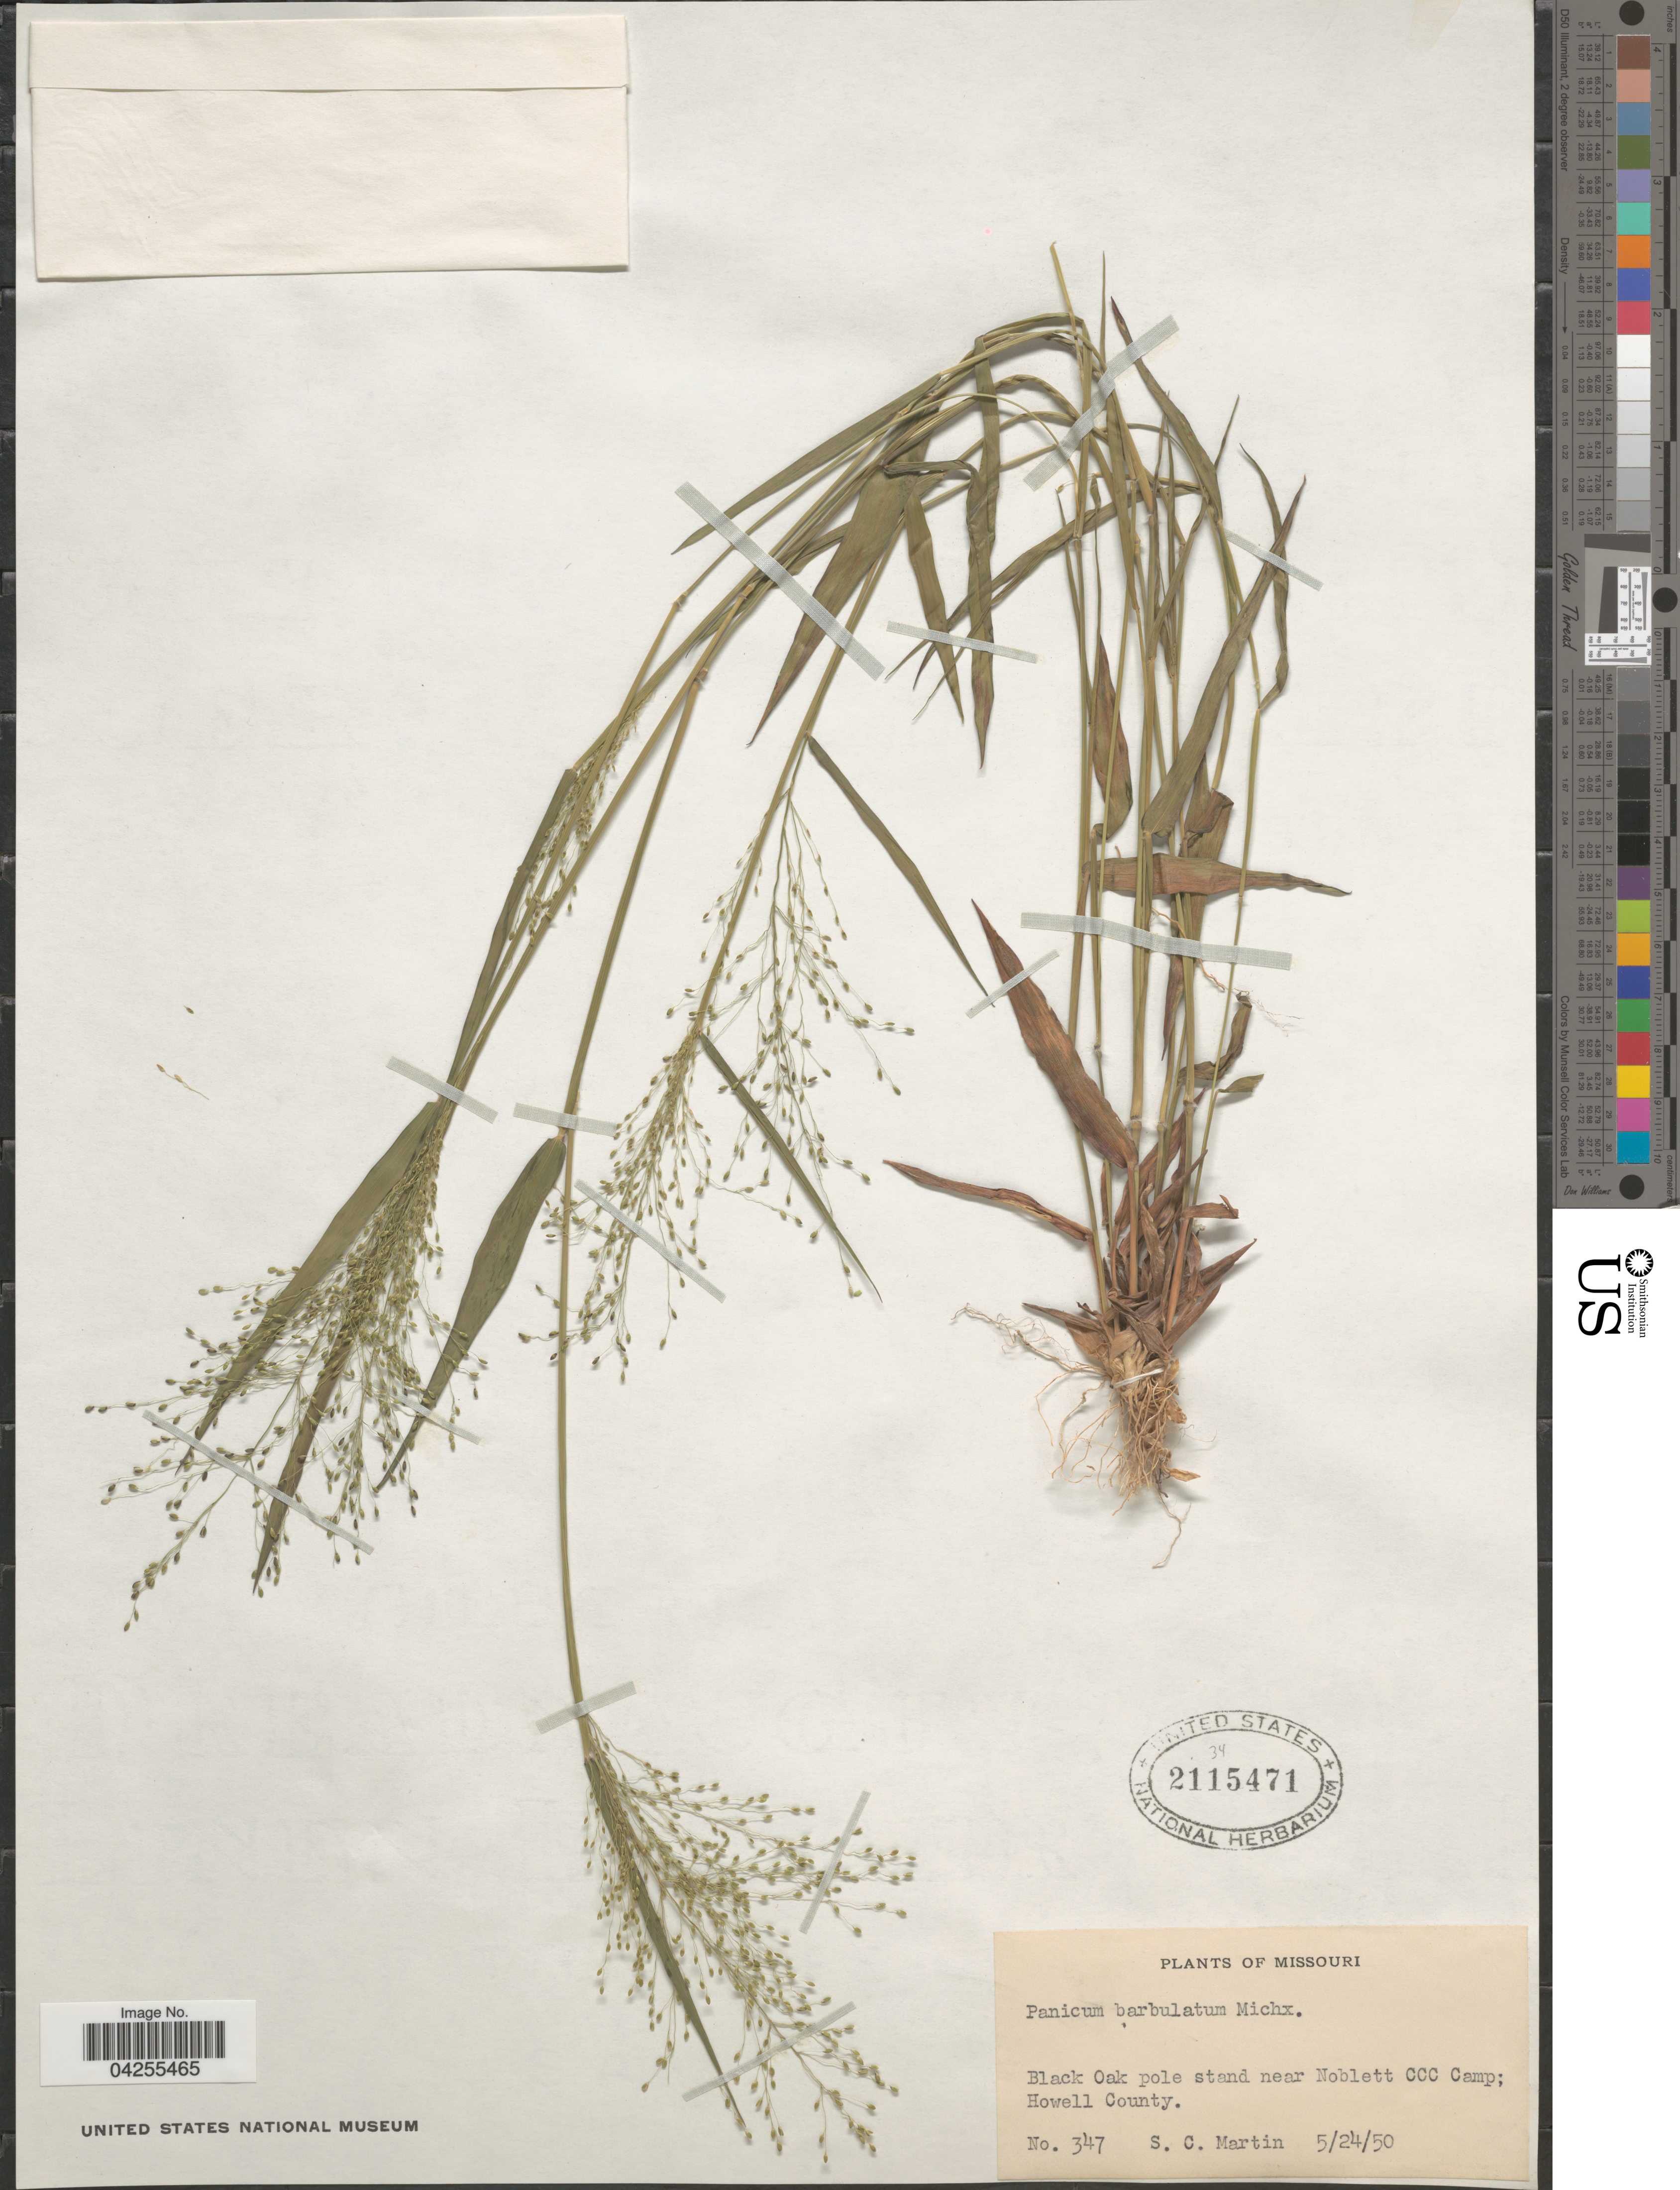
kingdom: Plantae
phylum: Tracheophyta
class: Liliopsida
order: Poales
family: Poaceae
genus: Dichanthelium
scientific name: Dichanthelium dichotomum var. dichotomum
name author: (L.) Gould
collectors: S. C. Martin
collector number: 347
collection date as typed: Transcribed d/m/y: 24/5/50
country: United States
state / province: Missouri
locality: Black Oak pole stand near Noblett CCC Camp; Howell County.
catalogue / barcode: US 2115471